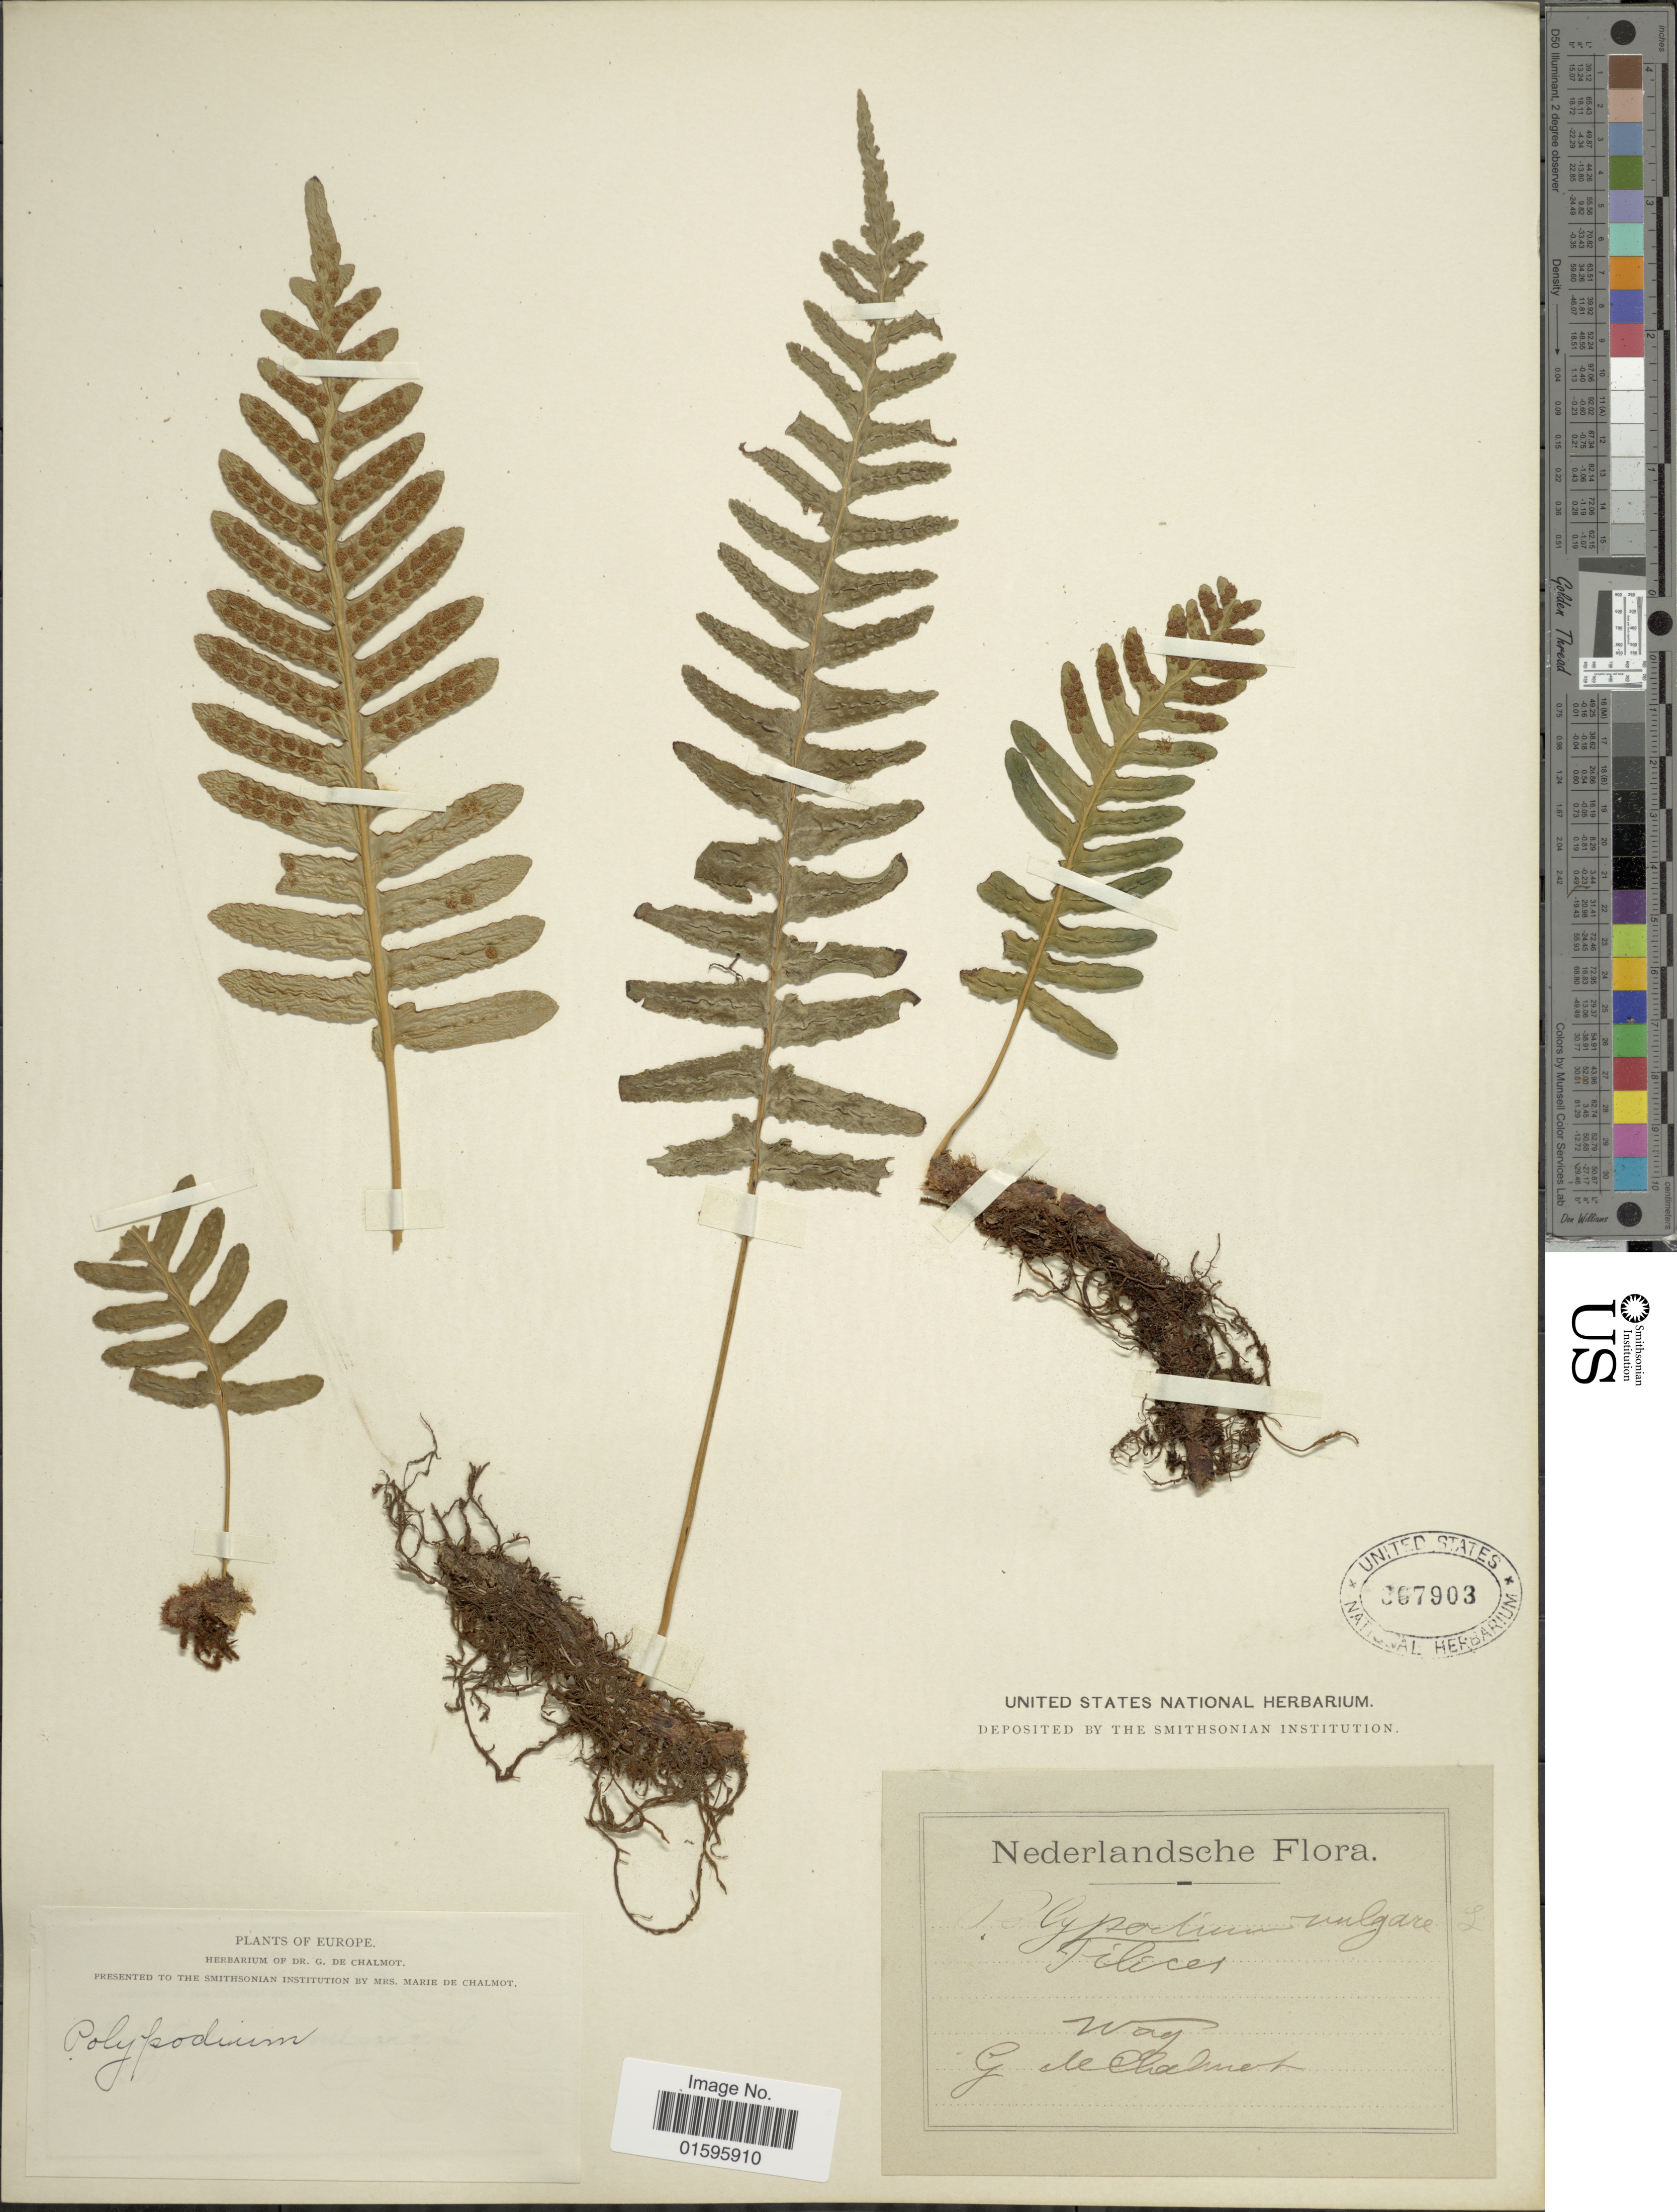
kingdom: Plantae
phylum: Tracheophyta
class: Polypodiopsida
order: Polypodiales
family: Polypodiaceae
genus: Polypodium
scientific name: Polypodium vulgare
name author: L.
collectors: G. de Chalmot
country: Netherlands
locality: Nederlansche, Wag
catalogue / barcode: US 367903